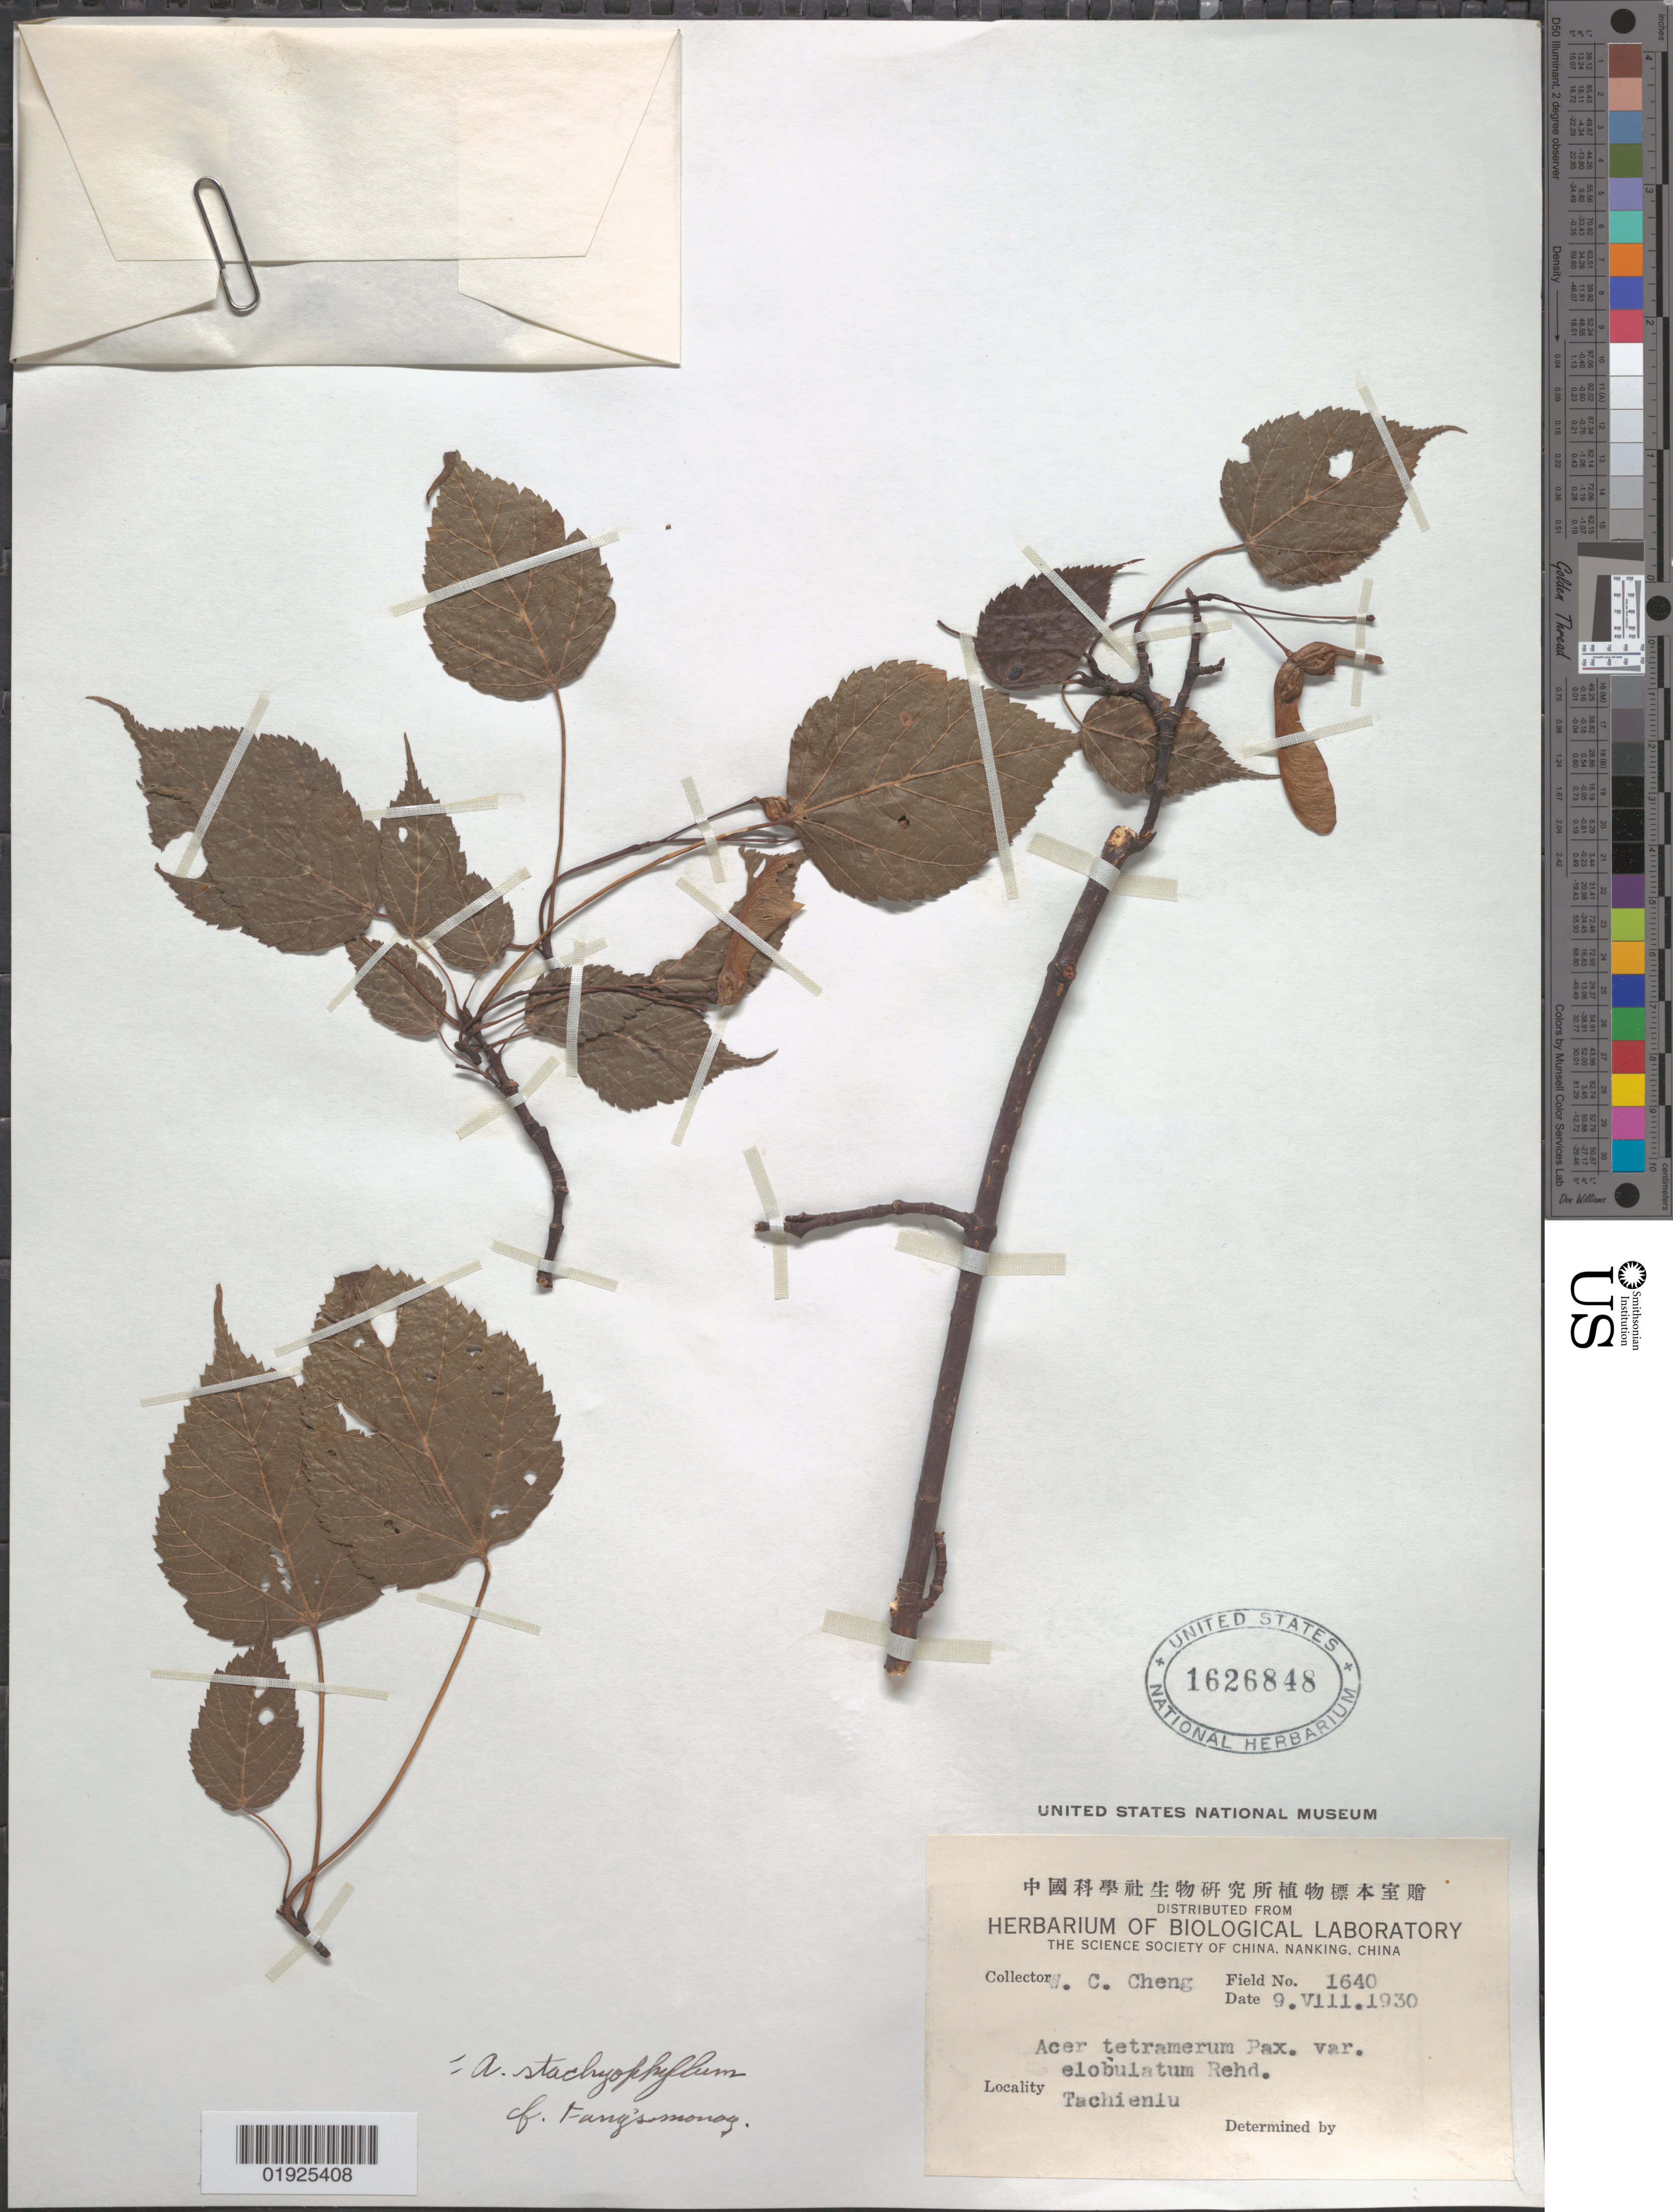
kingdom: Plantae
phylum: Tracheophyta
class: Magnoliopsida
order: Sapindales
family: Sapindaceae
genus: Acer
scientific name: Acer stachyophyllum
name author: Hiern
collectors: W. C. Cheng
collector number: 1640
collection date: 1930-08-09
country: China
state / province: Sichuan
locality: Tachienlu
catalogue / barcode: US 1626848